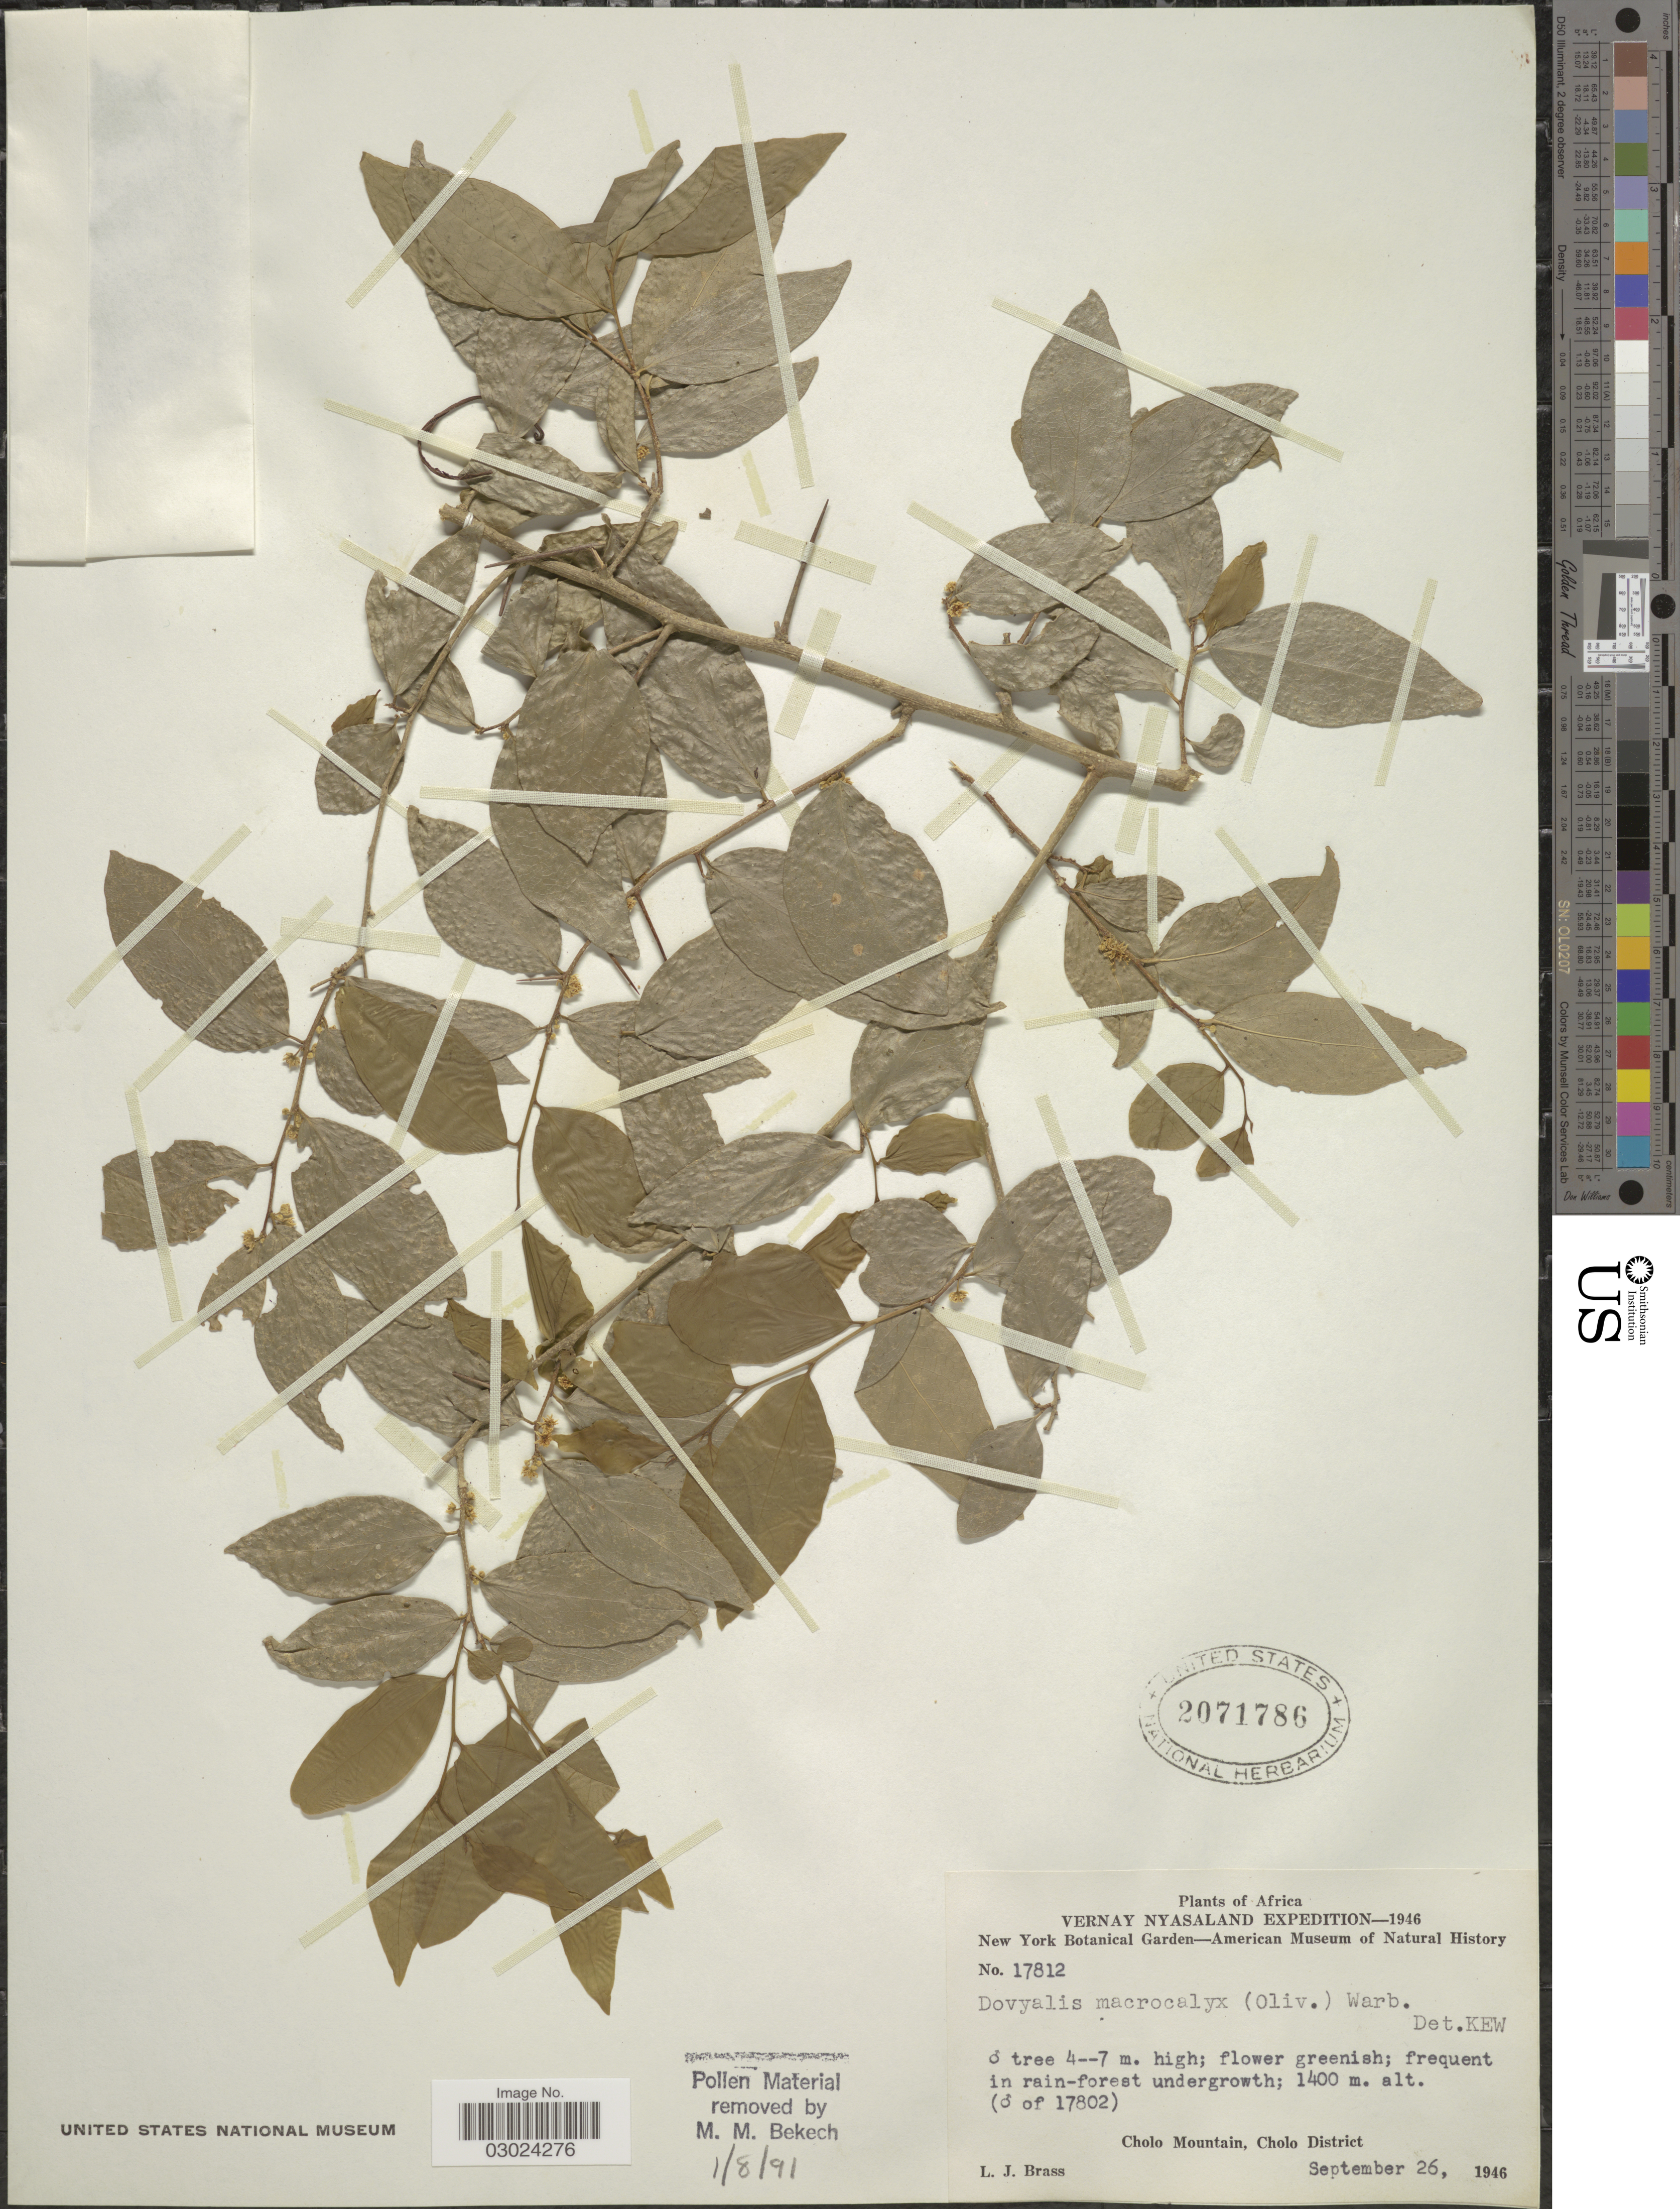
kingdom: Plantae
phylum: Tracheophyta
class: Magnoliopsida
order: Malpighiales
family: Salicaceae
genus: Dovyalis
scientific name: Dovyalis macrocalyx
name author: (Oliv.) Warb.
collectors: L. J. Brass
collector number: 17812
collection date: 1946-09-26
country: Malawi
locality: Vernay Nyasaland. Cholo Mountain, Cholo District.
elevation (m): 1400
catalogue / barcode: US 2071786